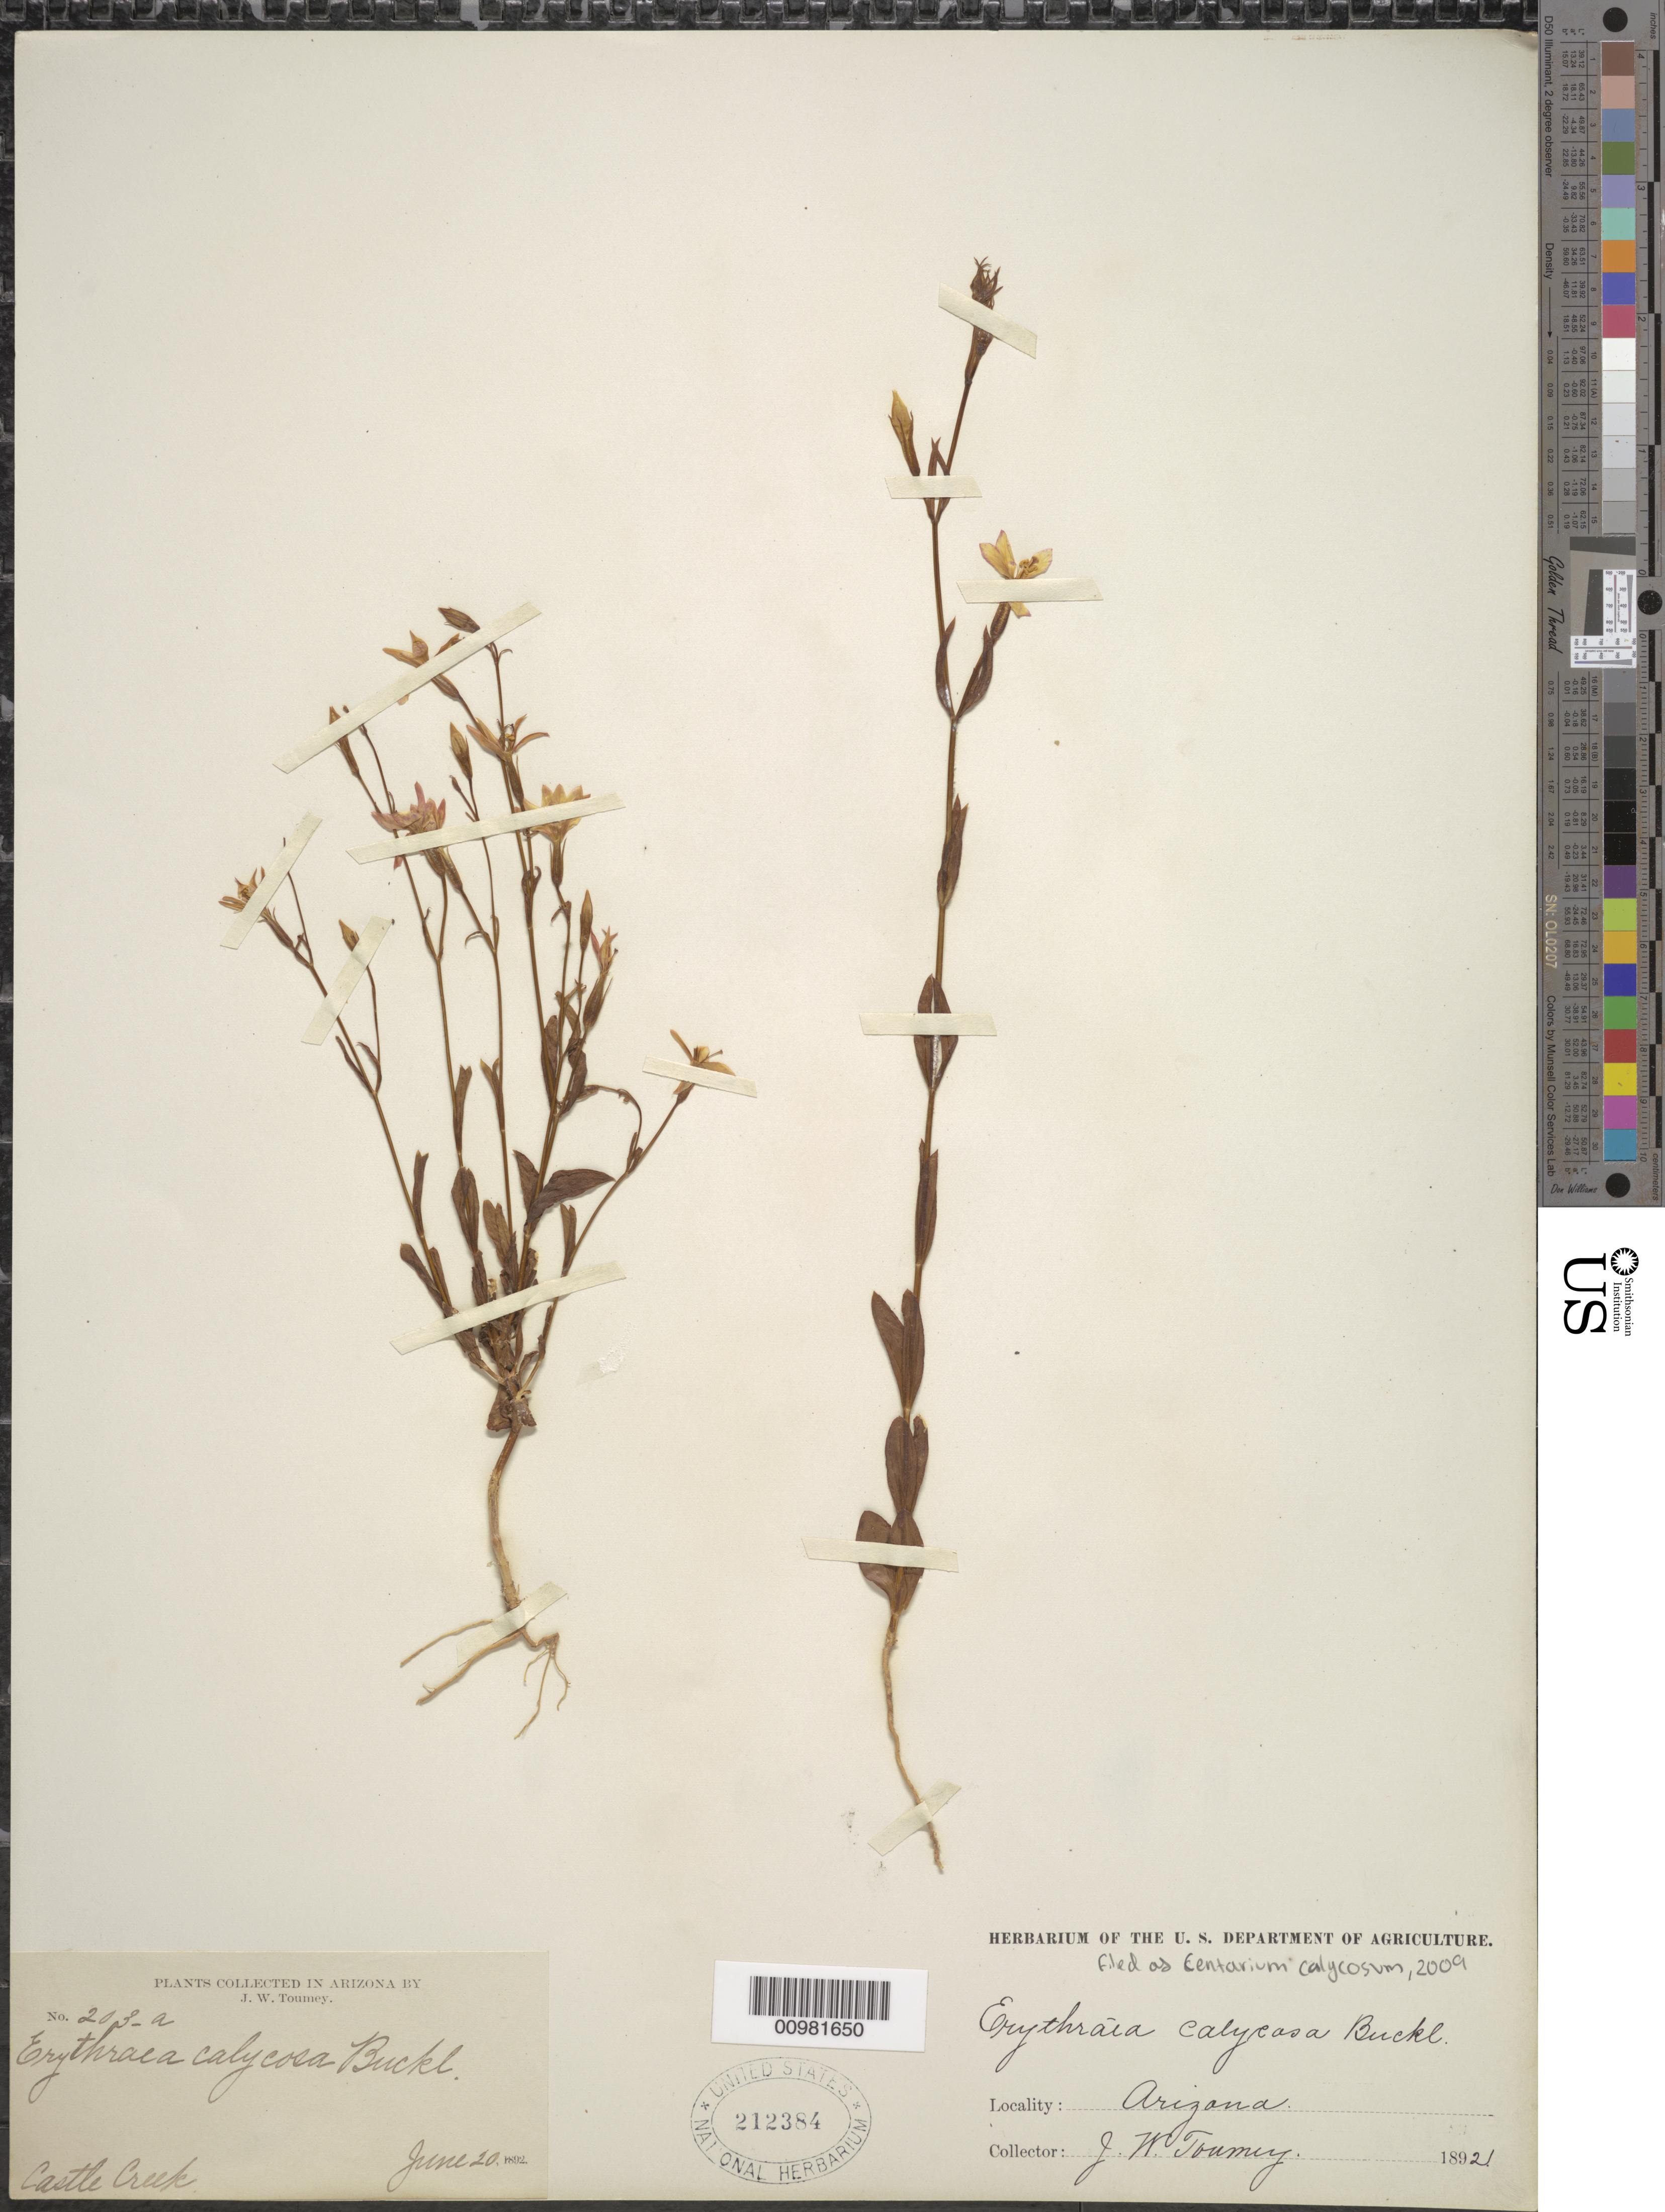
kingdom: Plantae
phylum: Tracheophyta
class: Magnoliopsida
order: Gentianales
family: Gentianaceae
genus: Centaurium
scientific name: Centaurium calycosum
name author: (Buckley) Buckley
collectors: J. W. Toumey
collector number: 203-a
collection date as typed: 20 Jun 1892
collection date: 1892-06-20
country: United States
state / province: Arizona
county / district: Yavapai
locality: Castle Creek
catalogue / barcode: US 212384